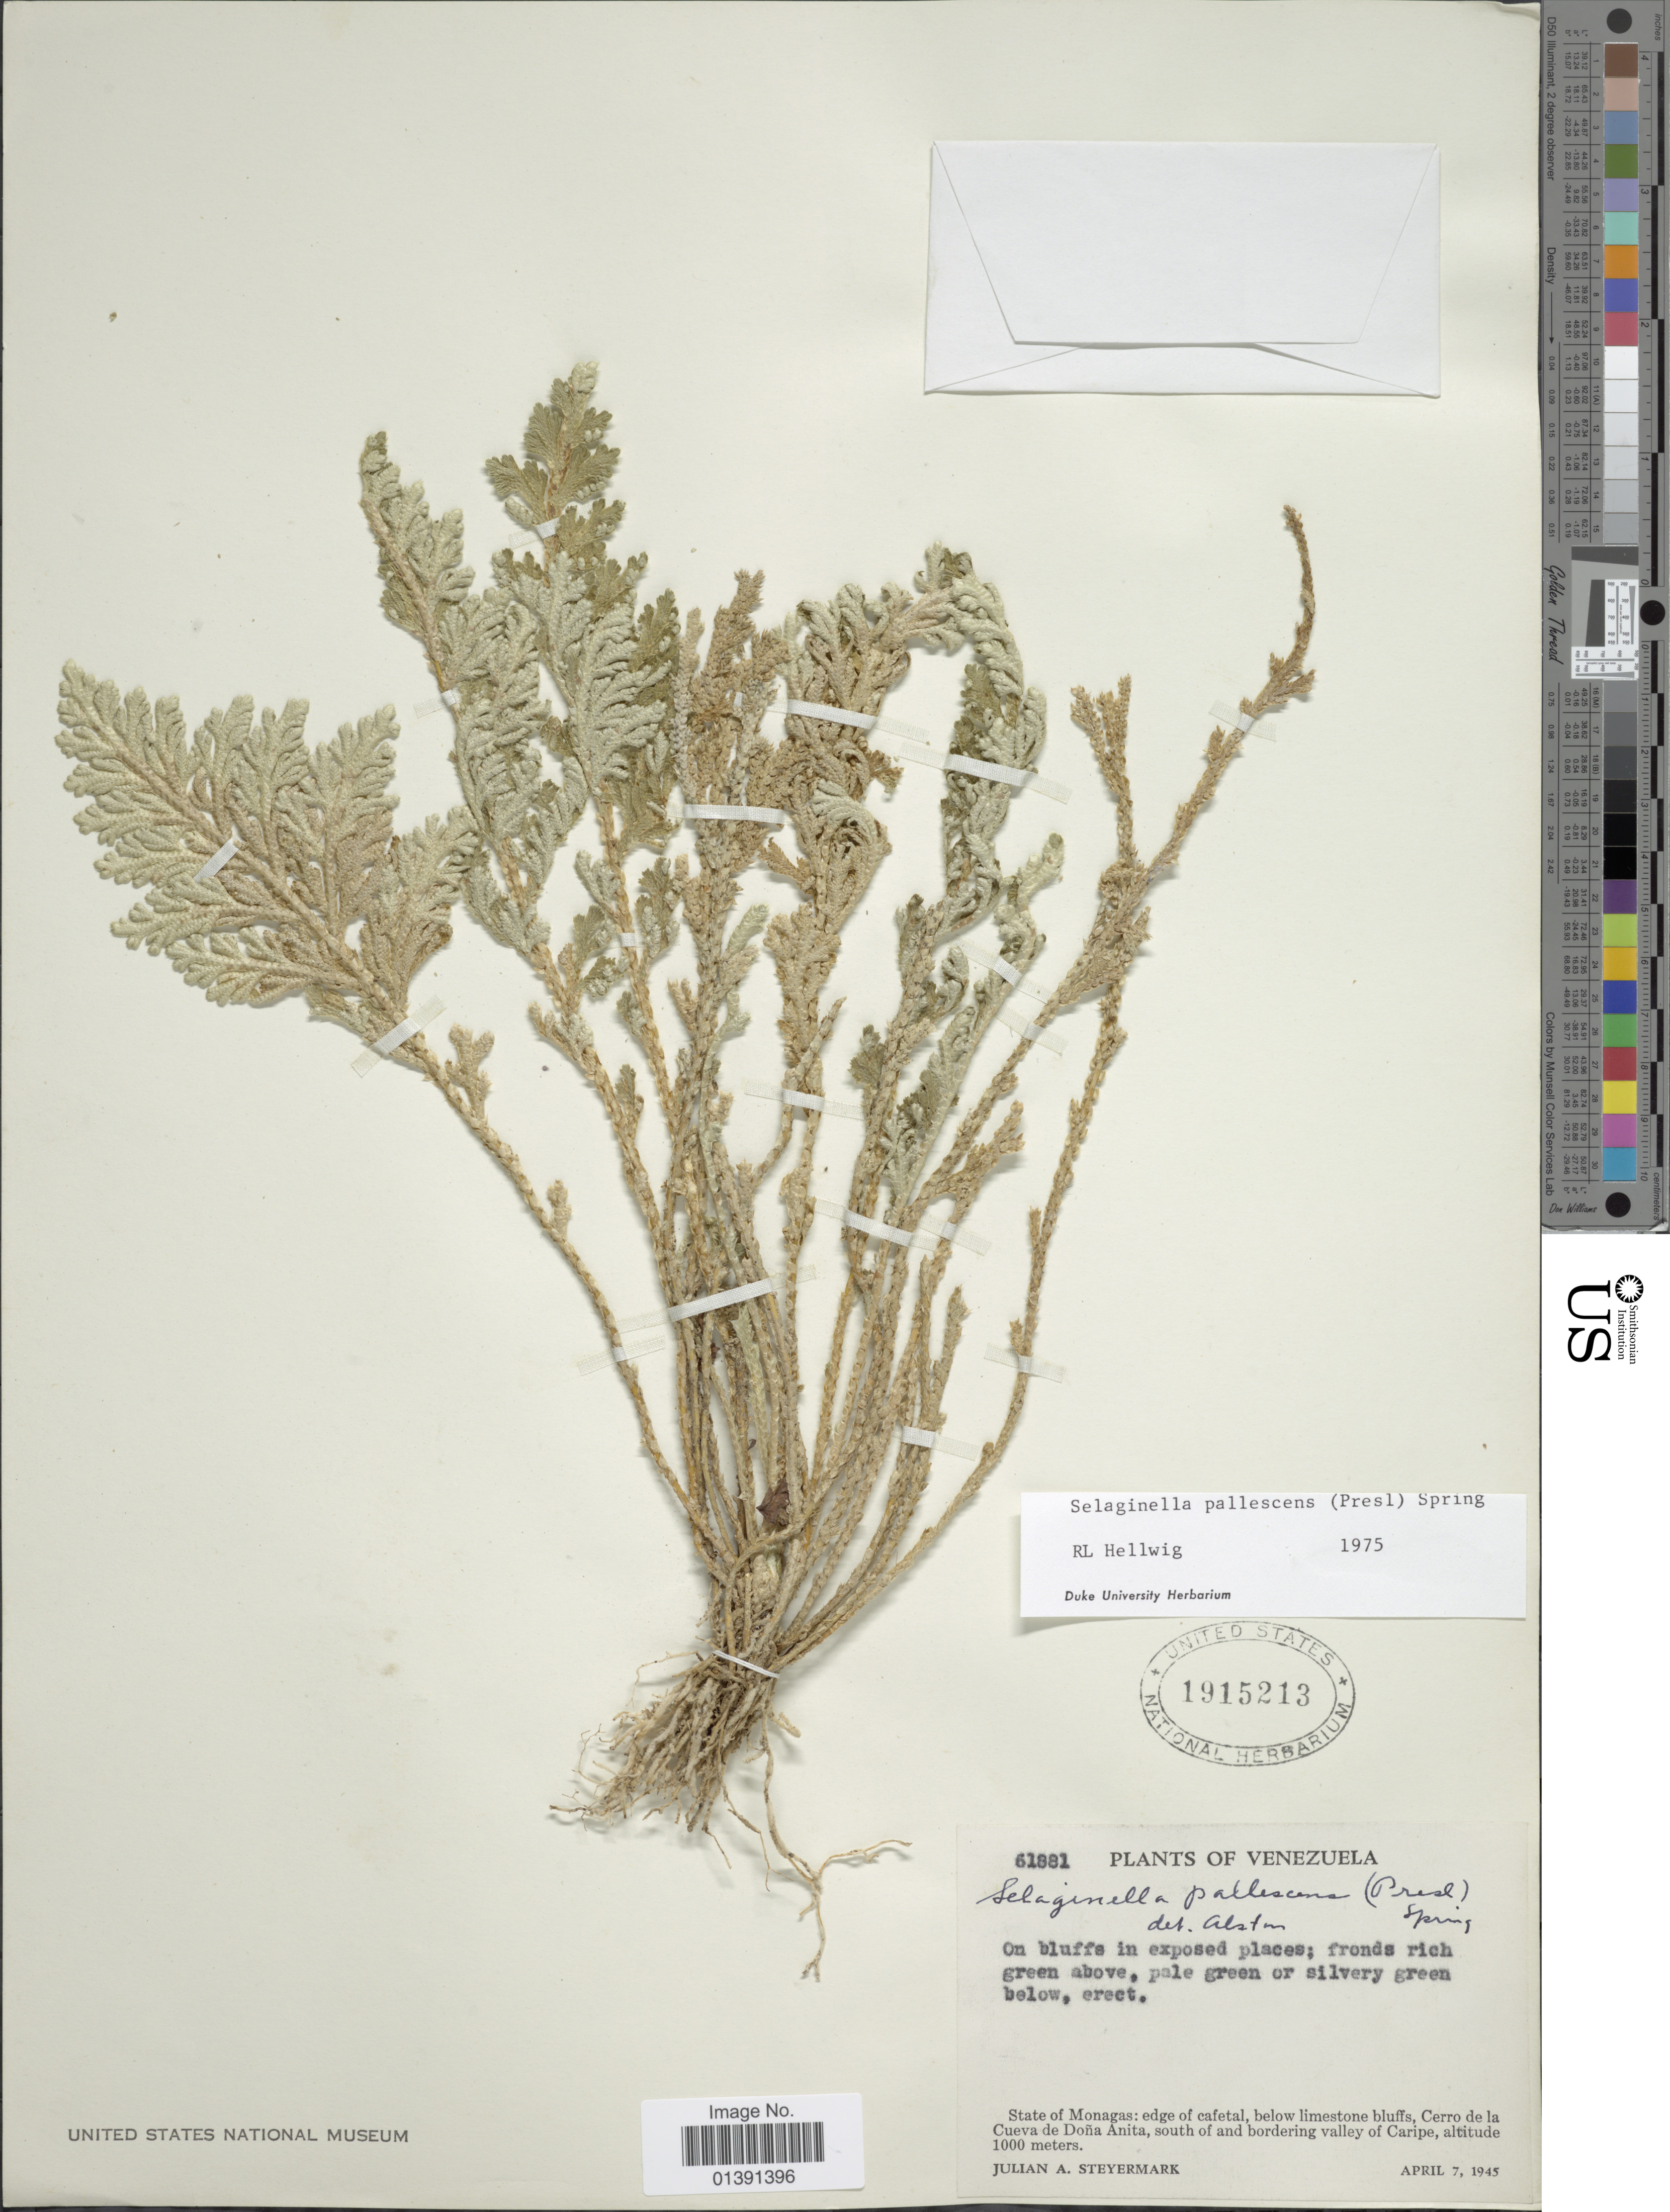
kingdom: Plantae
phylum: Tracheophyta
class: Lycopodiopsida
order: Selaginellales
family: Selaginellaceae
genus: Selaginella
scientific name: Selaginella pallescens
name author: (C. Presl) Spring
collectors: J. Steyermark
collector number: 61881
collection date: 1945-04-07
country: Venezuela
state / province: Monagas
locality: Edge of cafetal, below limestone bluffs, cerro de la Cueva de Doña Anita, south of and bordering valley of Caripe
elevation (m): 1000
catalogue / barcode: US 1915213